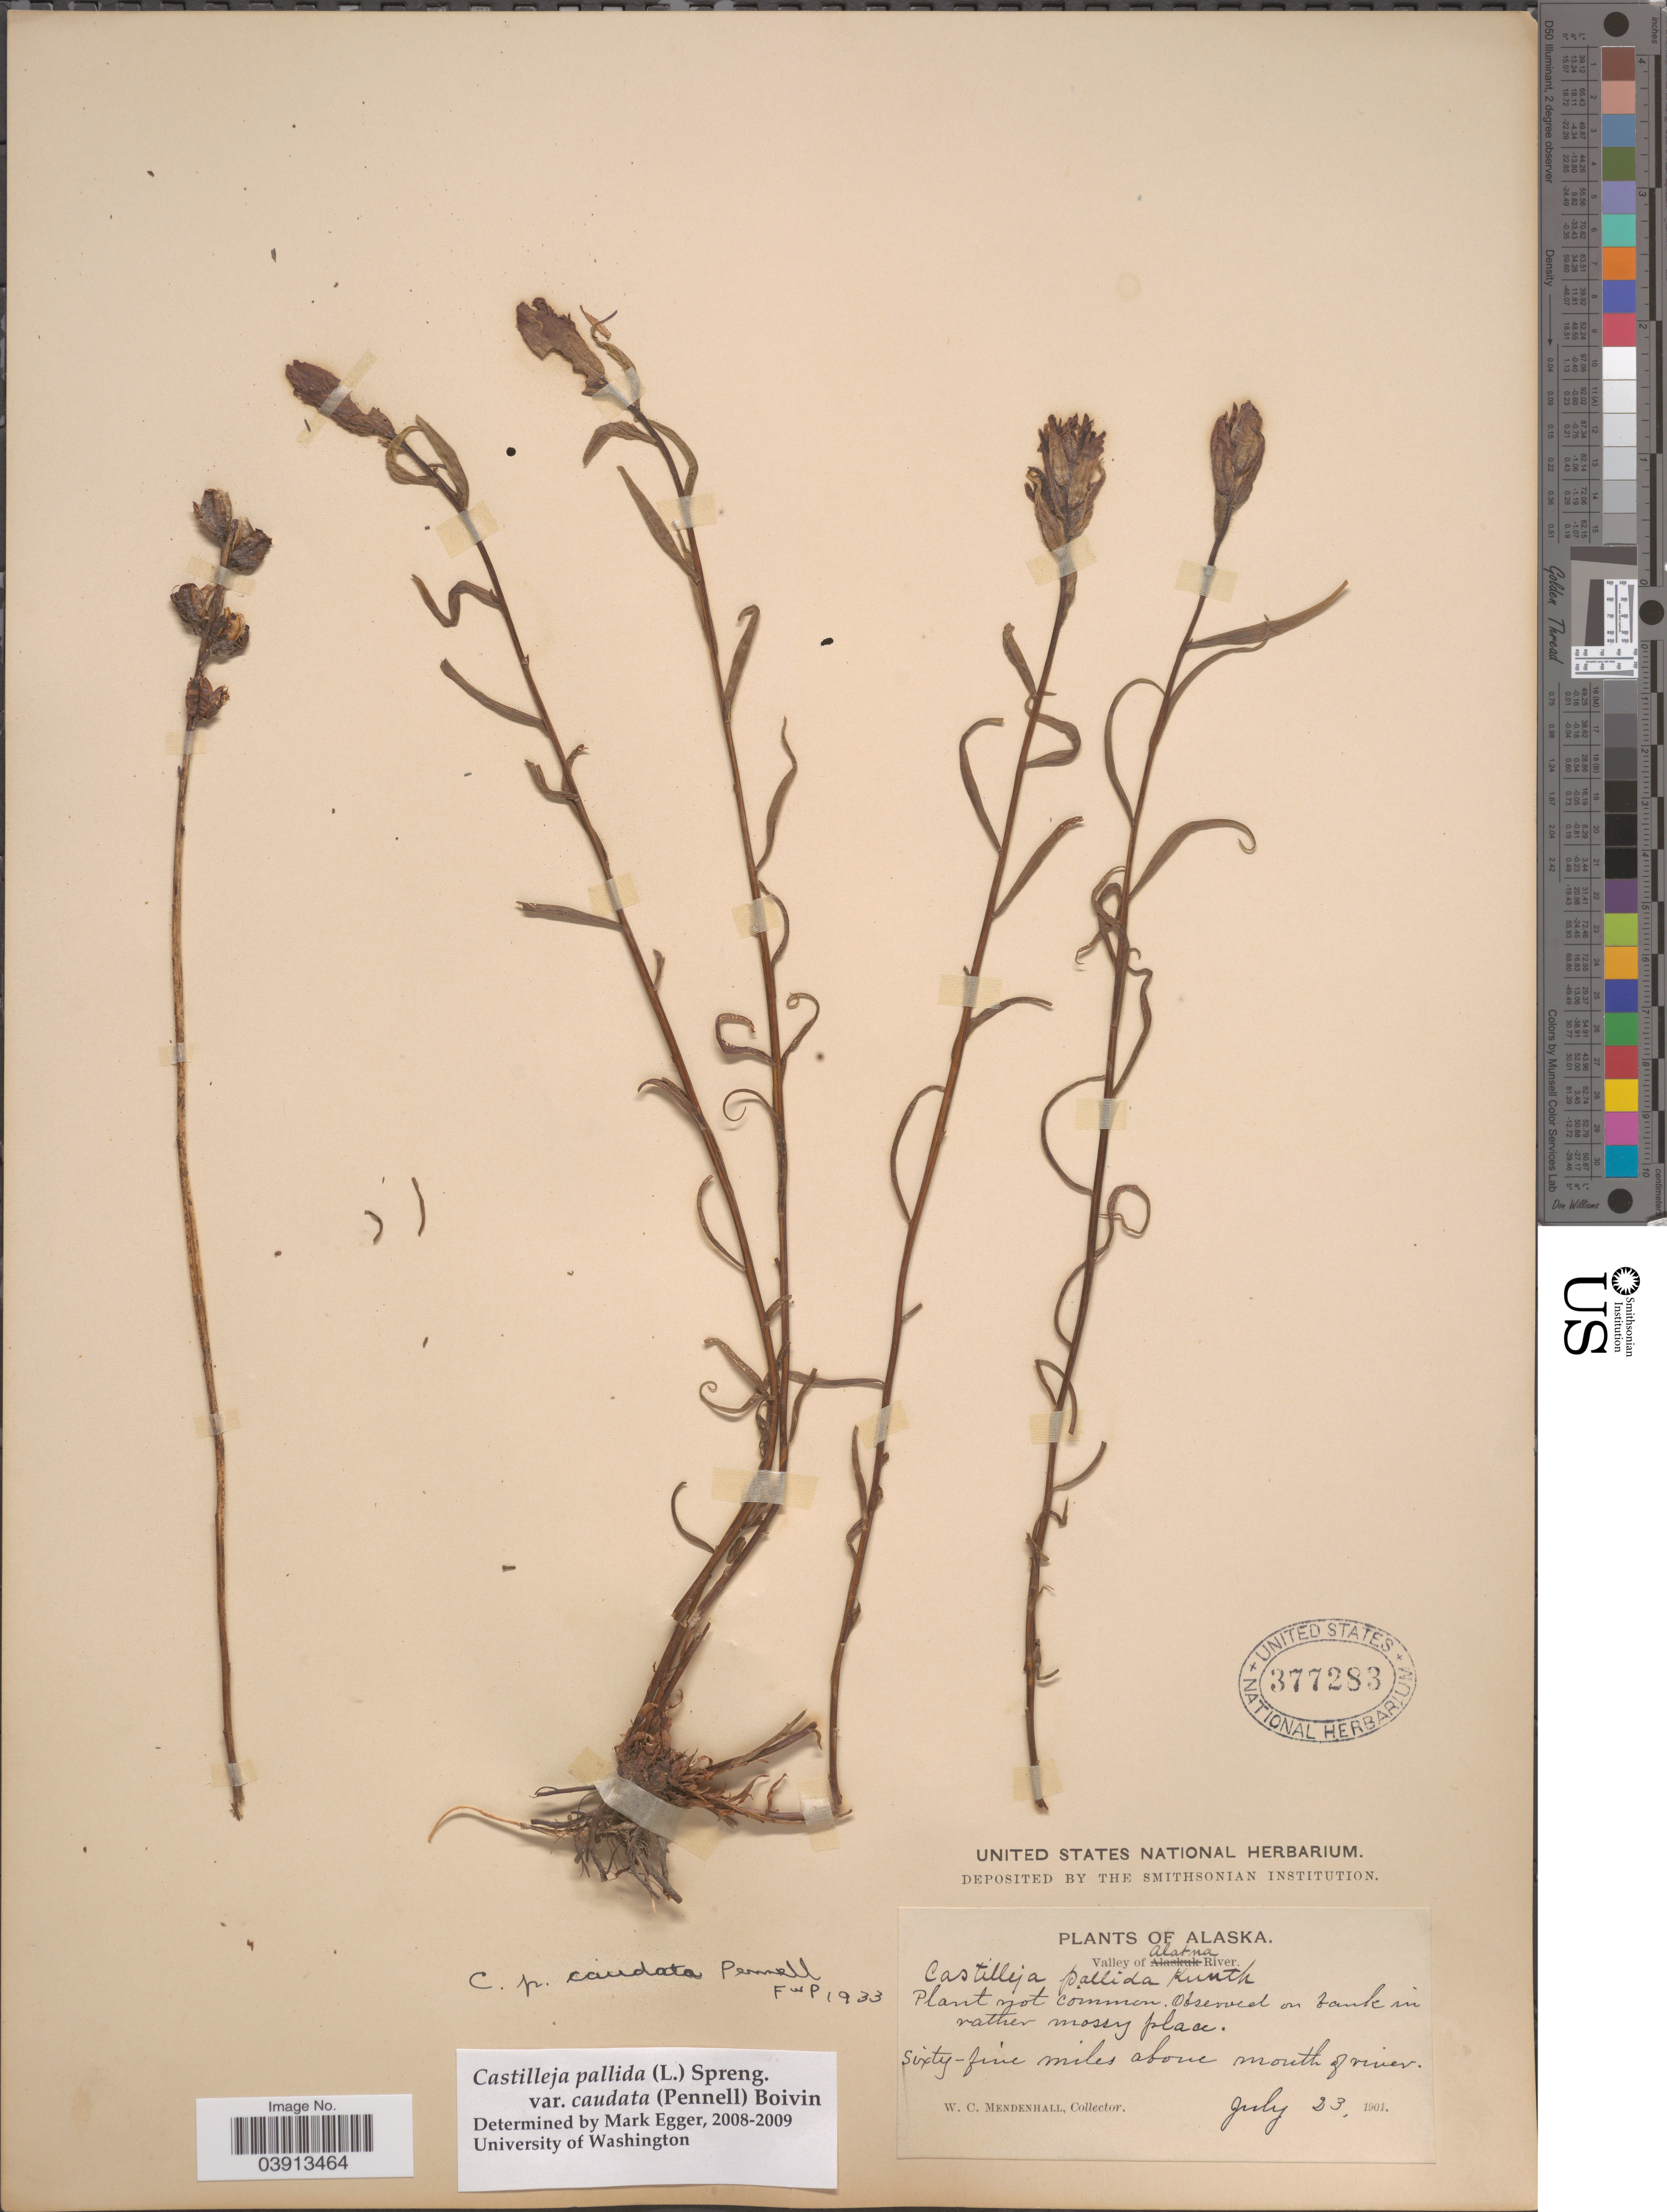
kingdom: Plantae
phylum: Tracheophyta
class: Magnoliopsida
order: Lamiales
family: Orobanchaceae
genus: Castilleja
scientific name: Castilleja pallida var. caudata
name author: (Pennell) B. Boivin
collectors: W. Mendenhall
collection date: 1901-07-23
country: United States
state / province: Alaska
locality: Valley of Alatna River. Sixty-five miles above mouth of river.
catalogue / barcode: US 377283